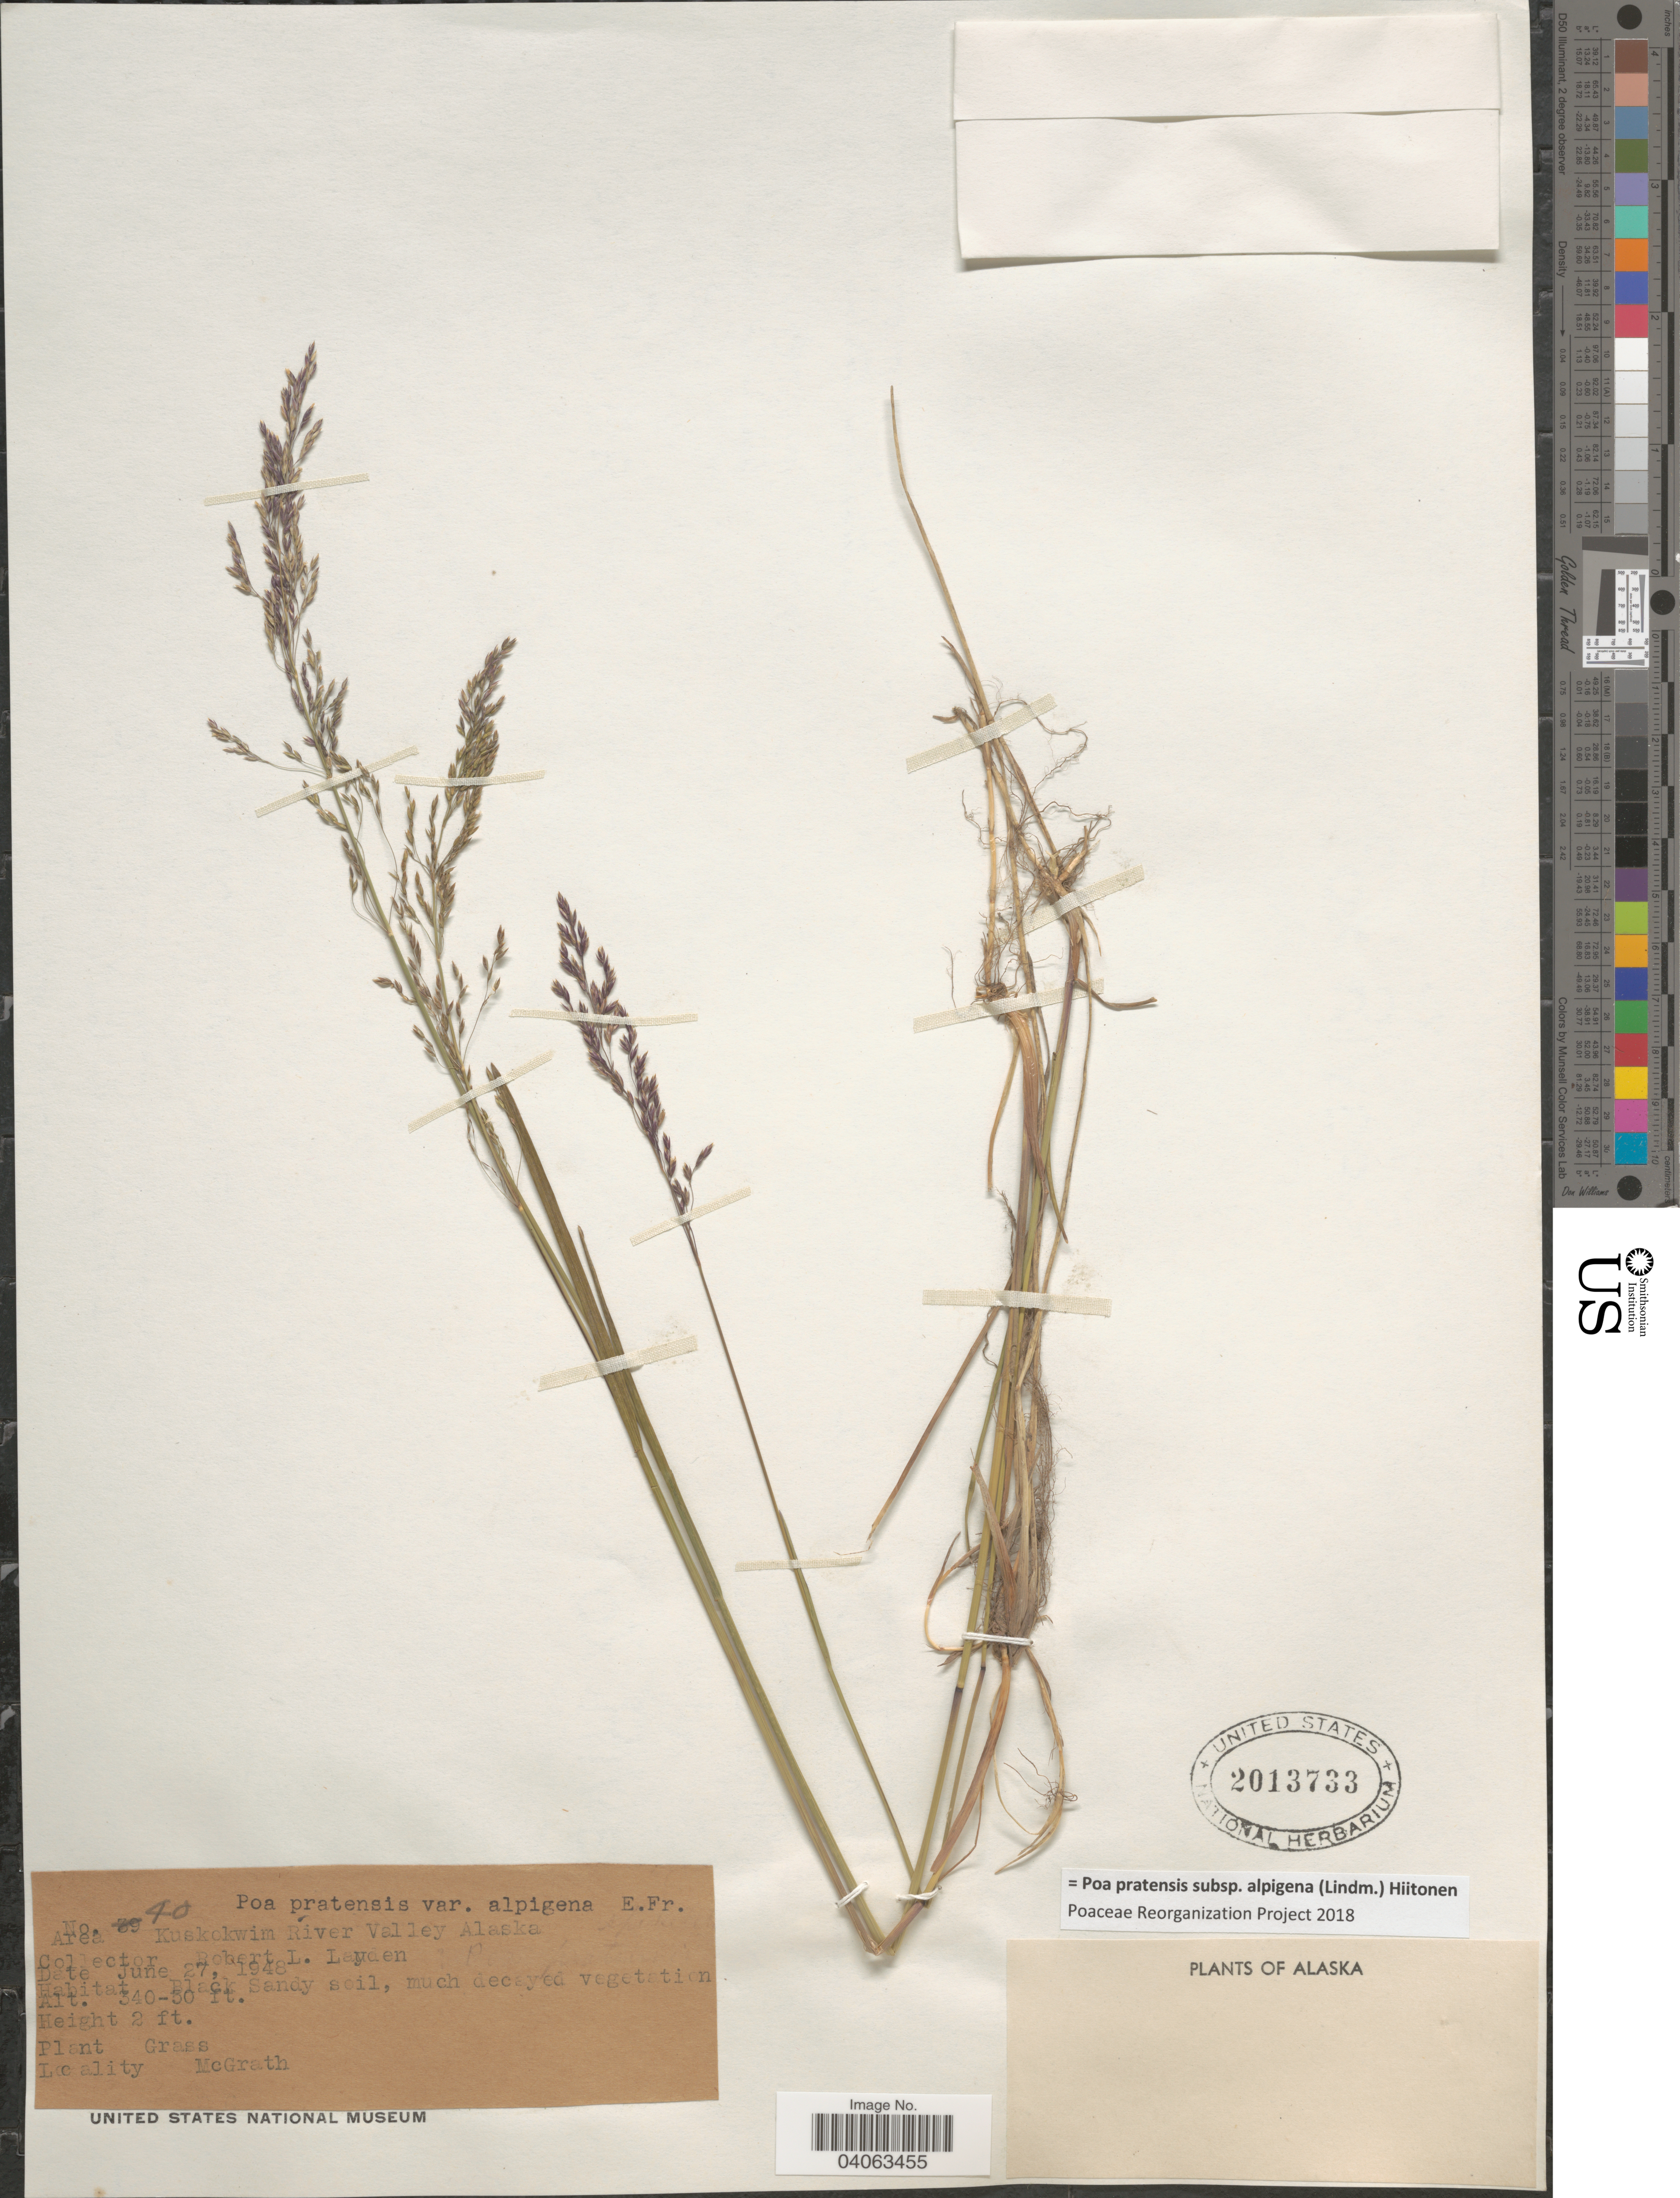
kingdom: Plantae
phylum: Tracheophyta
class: Liliopsida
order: Poales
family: Poaceae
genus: Poa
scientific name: Poa pratensis subsp. alpigena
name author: (Lindm.) Hiitonen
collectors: R. Layden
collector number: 40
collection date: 1948-06-27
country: United States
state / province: Alaska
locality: Kuskokwim River Valley. McGrath.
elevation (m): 104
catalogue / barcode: US 2013733